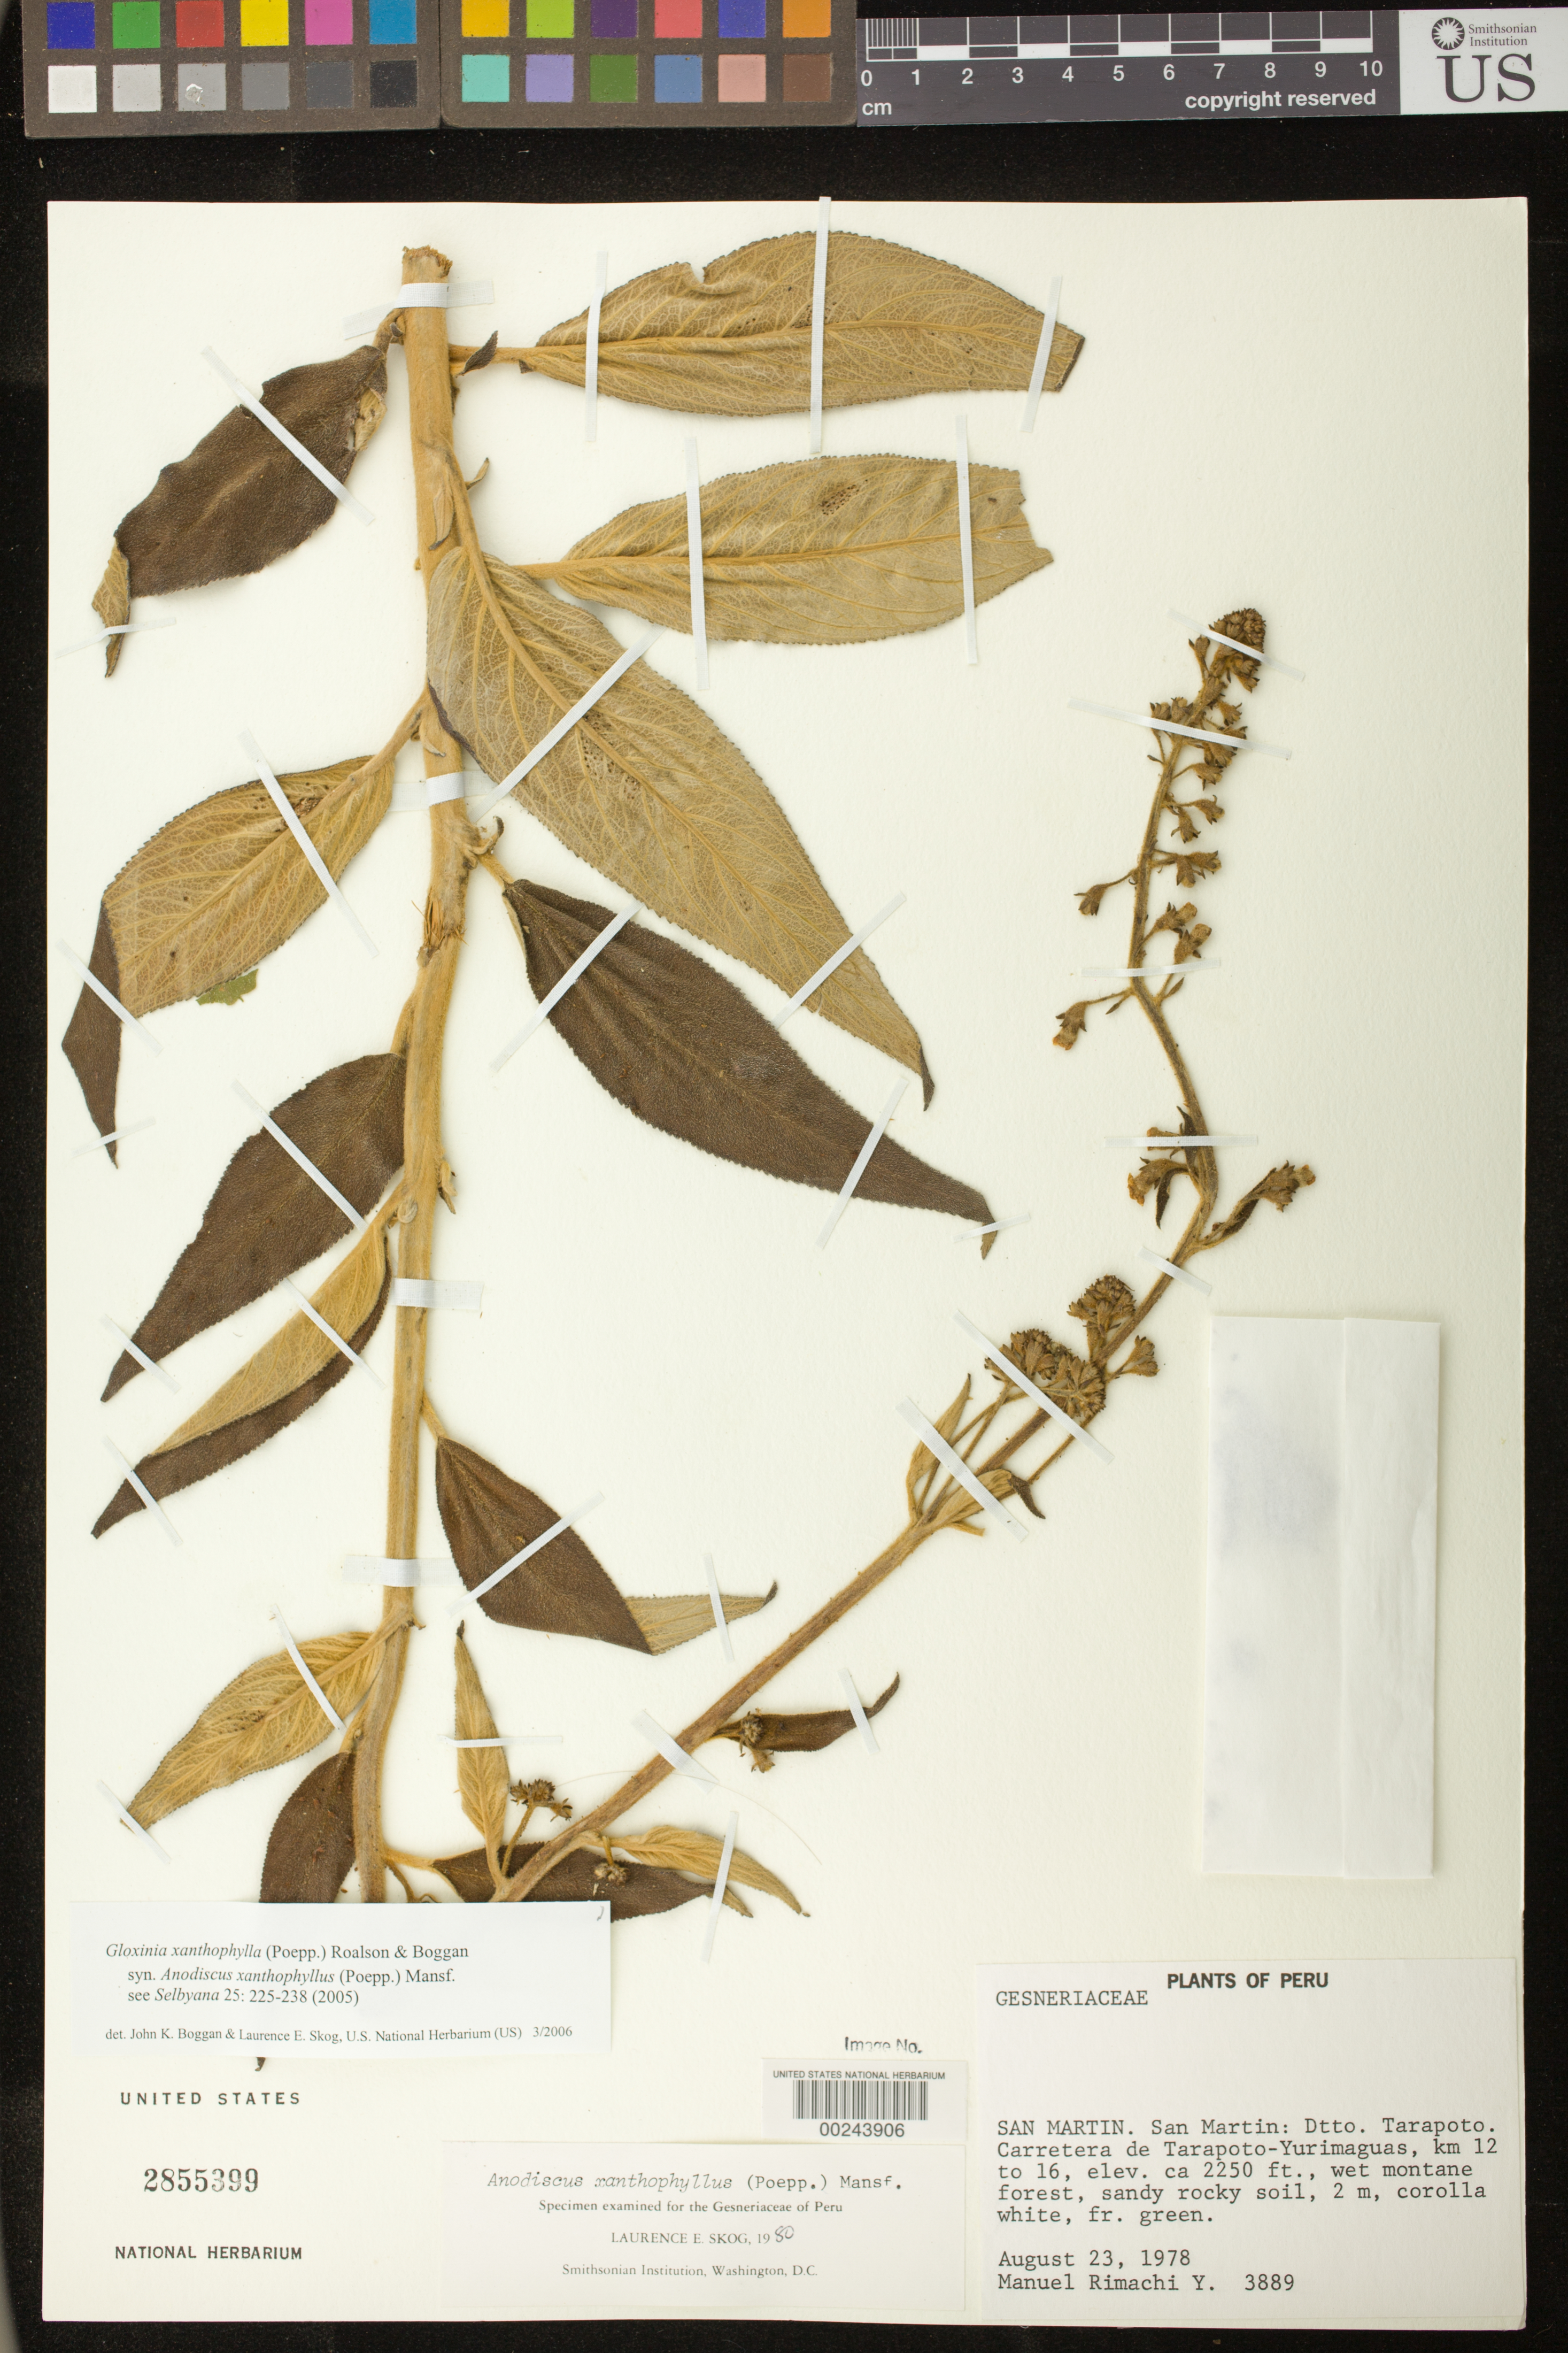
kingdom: Plantae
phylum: Tracheophyta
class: Magnoliopsida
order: Lamiales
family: Gesneriaceae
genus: Gloxinia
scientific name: Gloxinia xanthophylla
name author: (Poepp.) Roalson & Boggan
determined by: Boggan, J. K.; Skog, L. E.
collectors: M. Rimachi Y.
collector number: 3889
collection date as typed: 23 Aug 1978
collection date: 1978-08-23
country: Peru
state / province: San Martín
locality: Prov. San Martin, Dtto. Tarapoto; Carretera de Tarapoto-Yurimaguas, km 12 to 16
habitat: Wet montane forest, sandy rocky soil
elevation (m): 686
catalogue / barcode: US 2855399